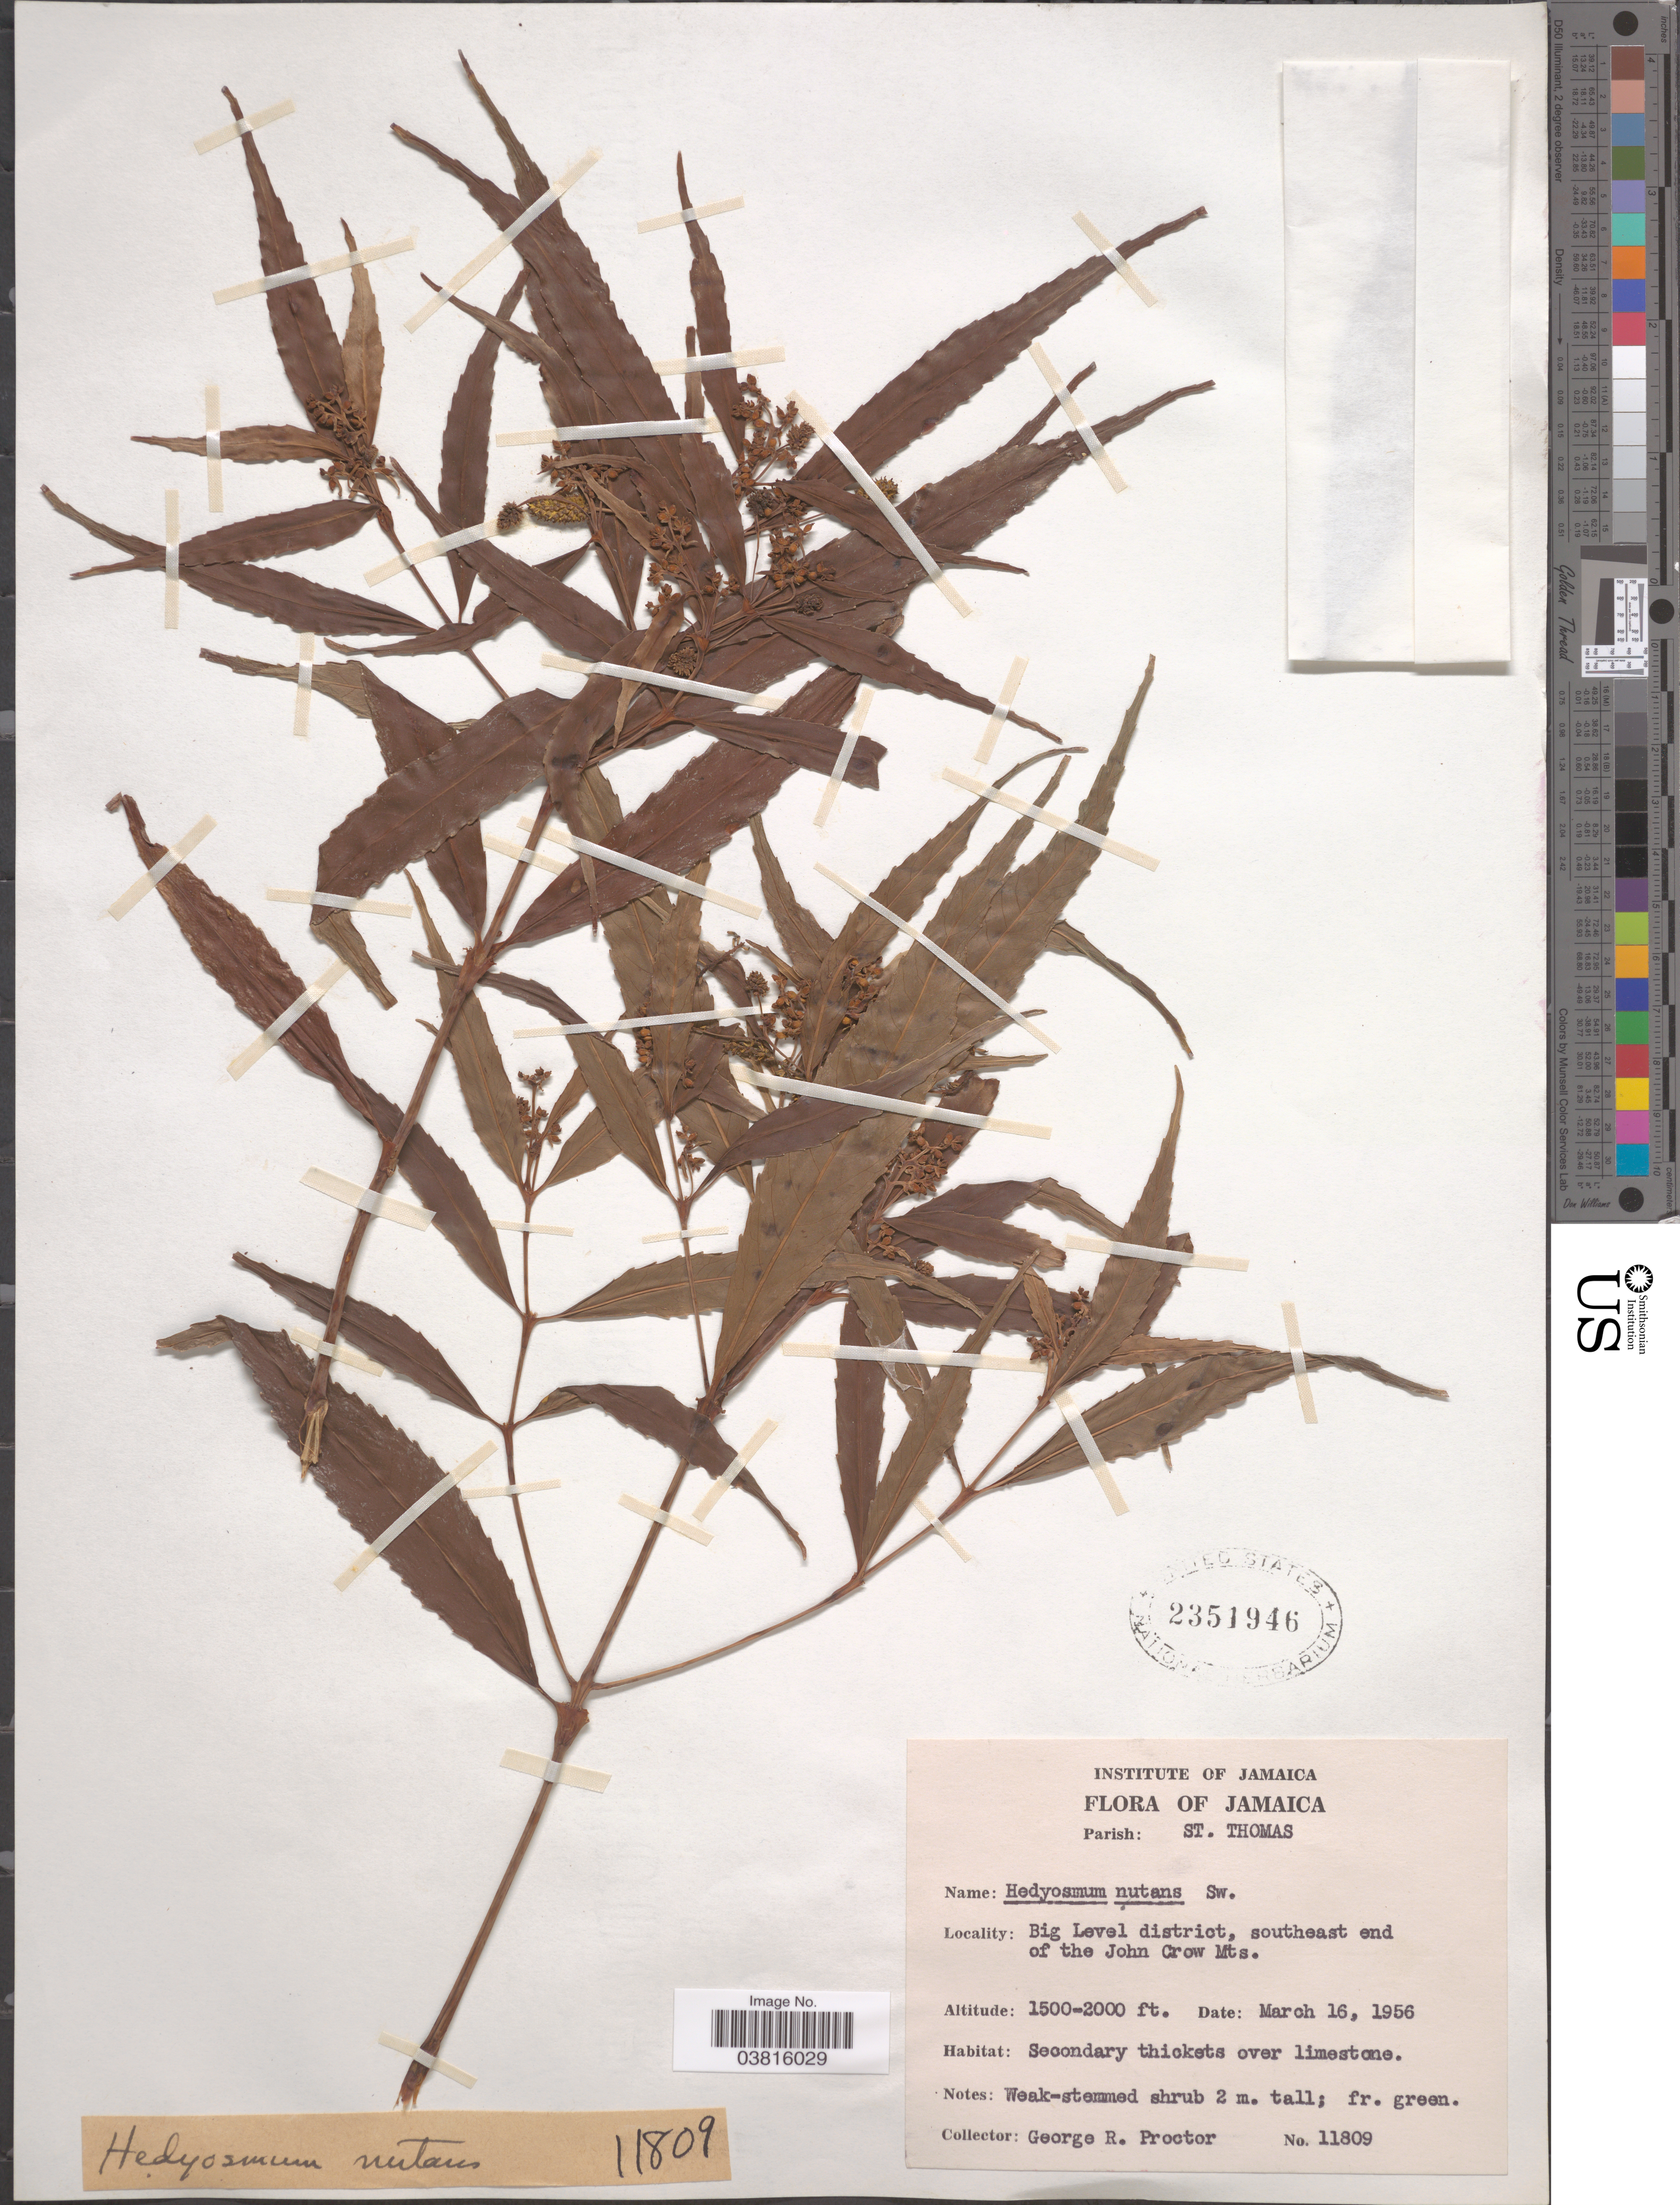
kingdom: Plantae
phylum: Tracheophyta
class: Magnoliopsida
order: Chloranthales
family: Chloranthaceae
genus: Hedyosmum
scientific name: Hedyosmum nutans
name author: Sw.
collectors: G. R. Proctor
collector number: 11809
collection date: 1956-03-16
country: Jamaica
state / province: Saint Thomas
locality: Parish: St. Thomas. Big Level district, southeast end of the John Crow Mts.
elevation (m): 457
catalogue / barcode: US 2351946